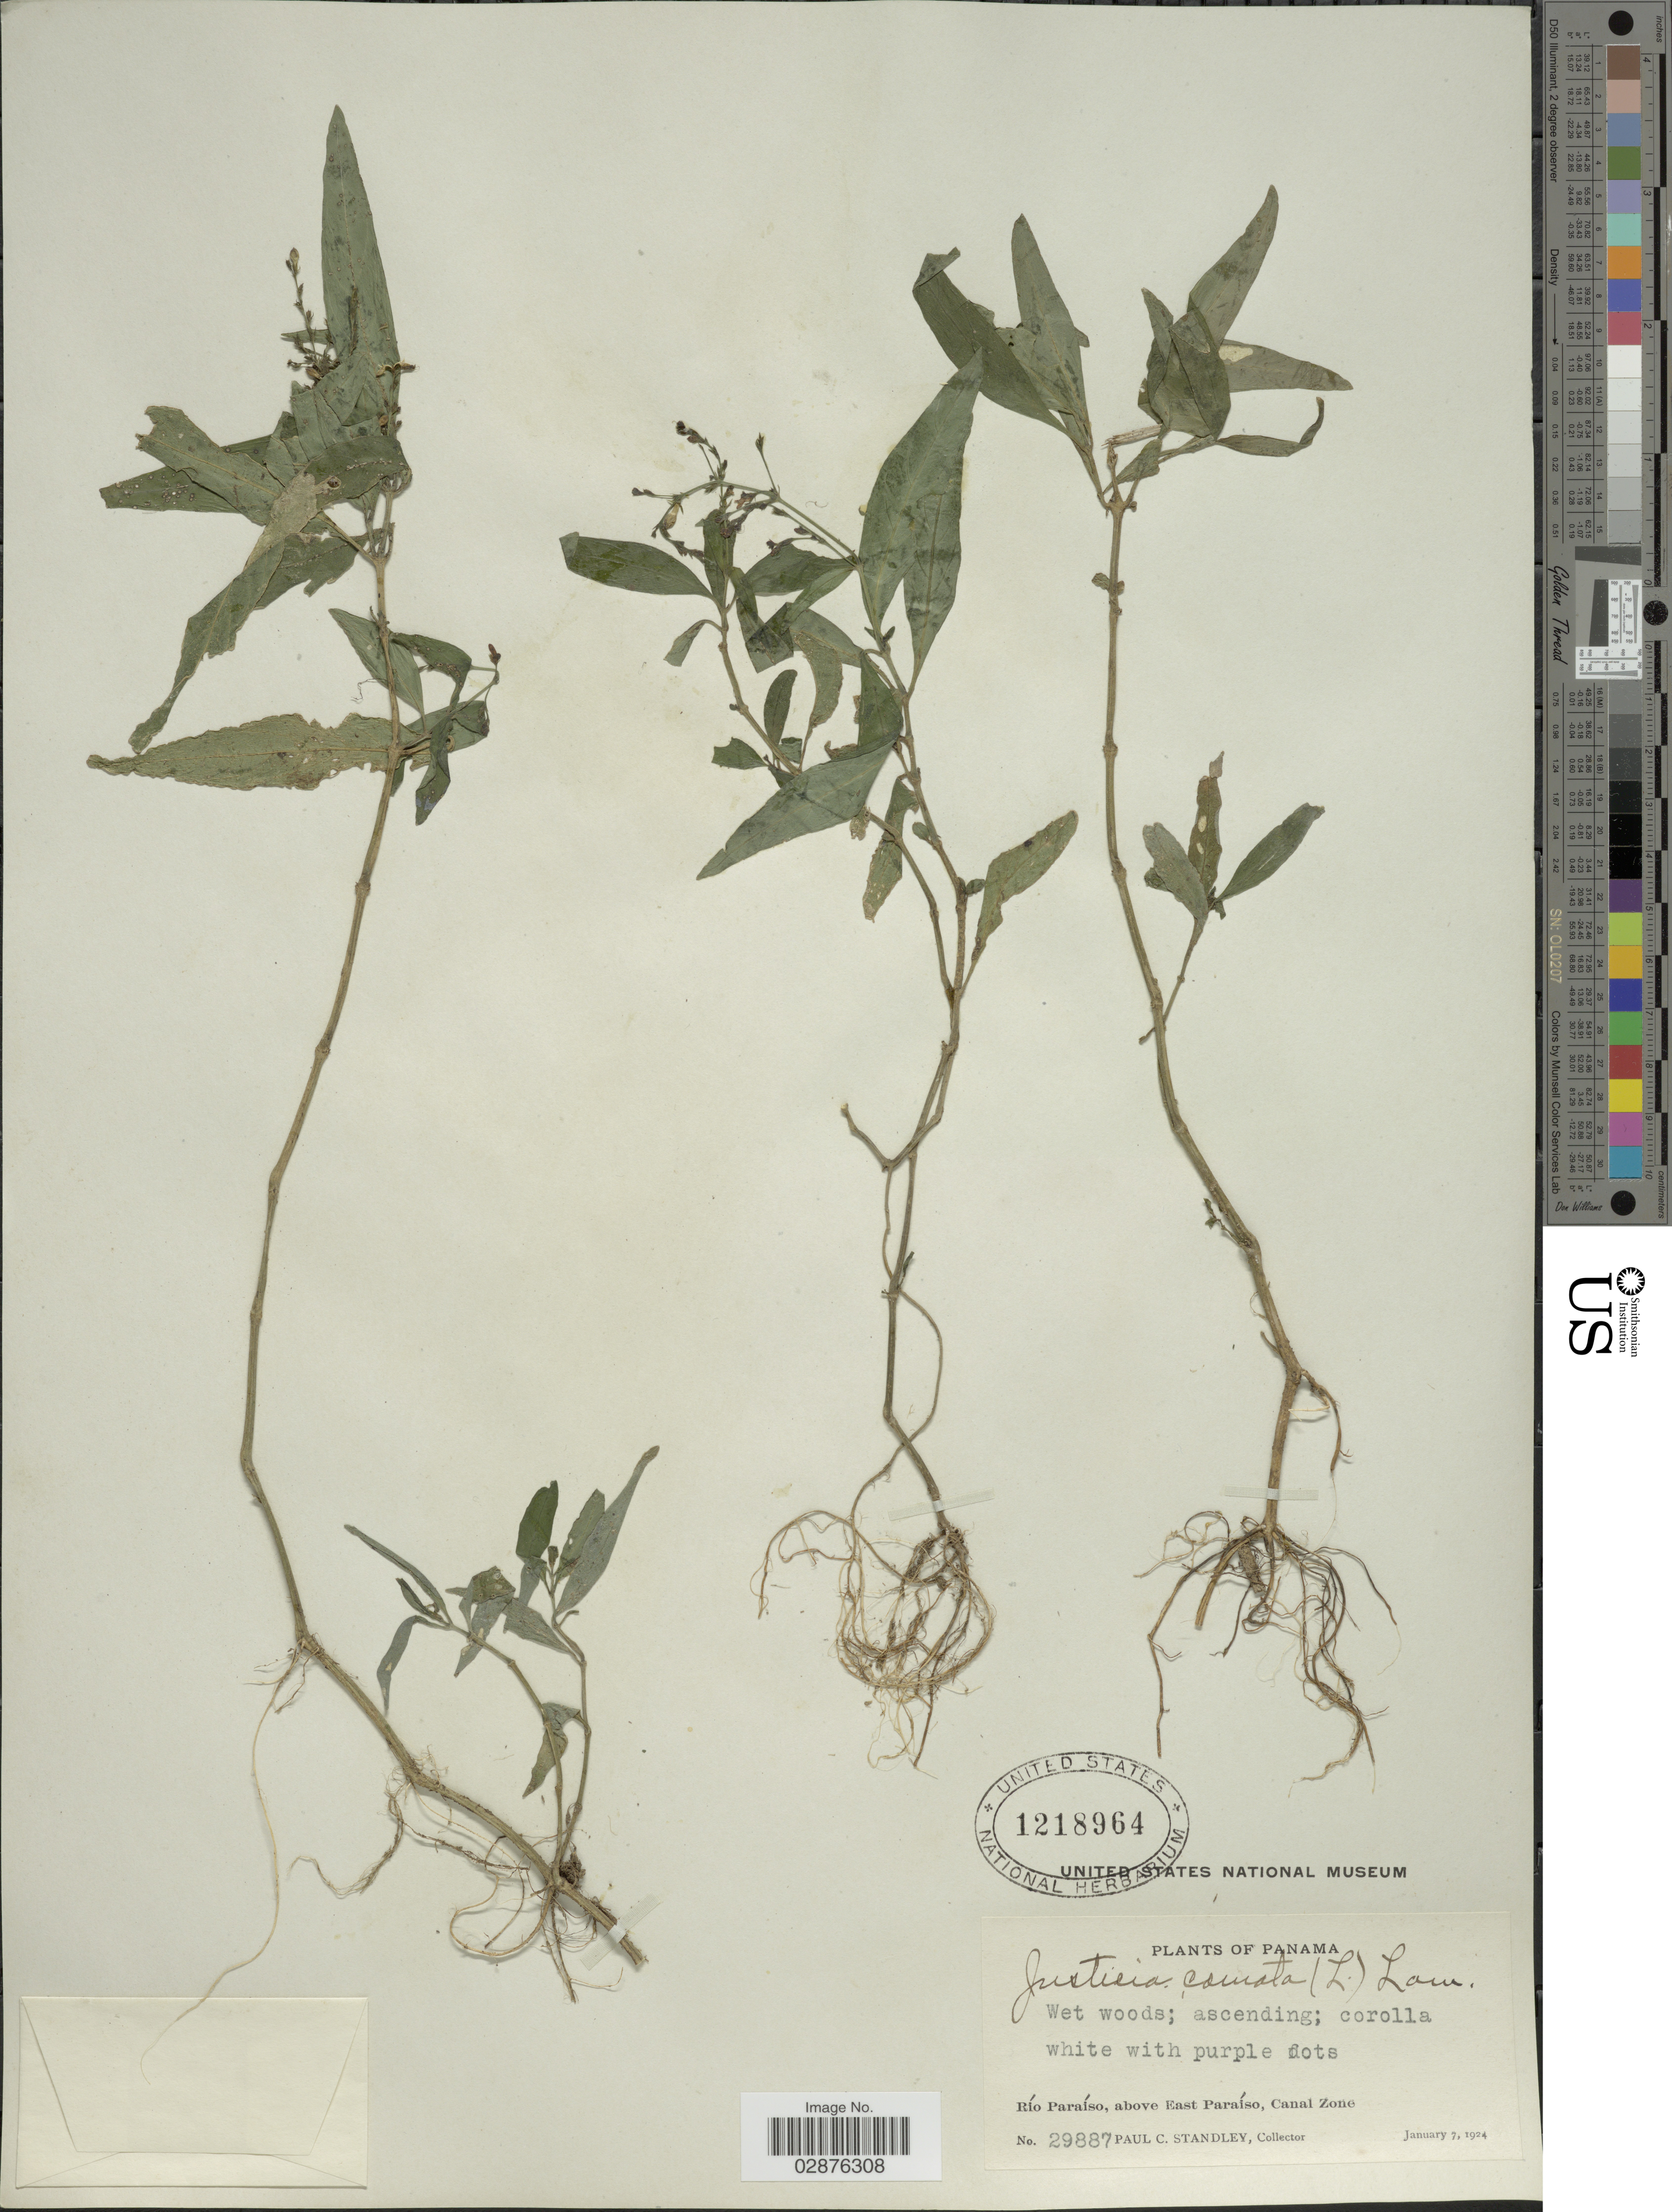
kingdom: Plantae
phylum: Tracheophyta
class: Magnoliopsida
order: Lamiales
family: Acanthaceae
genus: Justicia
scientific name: Justicia comata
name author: (L.) Lam.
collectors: P. C. Standley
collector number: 29887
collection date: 1924-01-07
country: Panama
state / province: Colón / Panamá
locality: Río Paraíso, above East Paraíso, Canal Zone.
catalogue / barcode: US 1218964